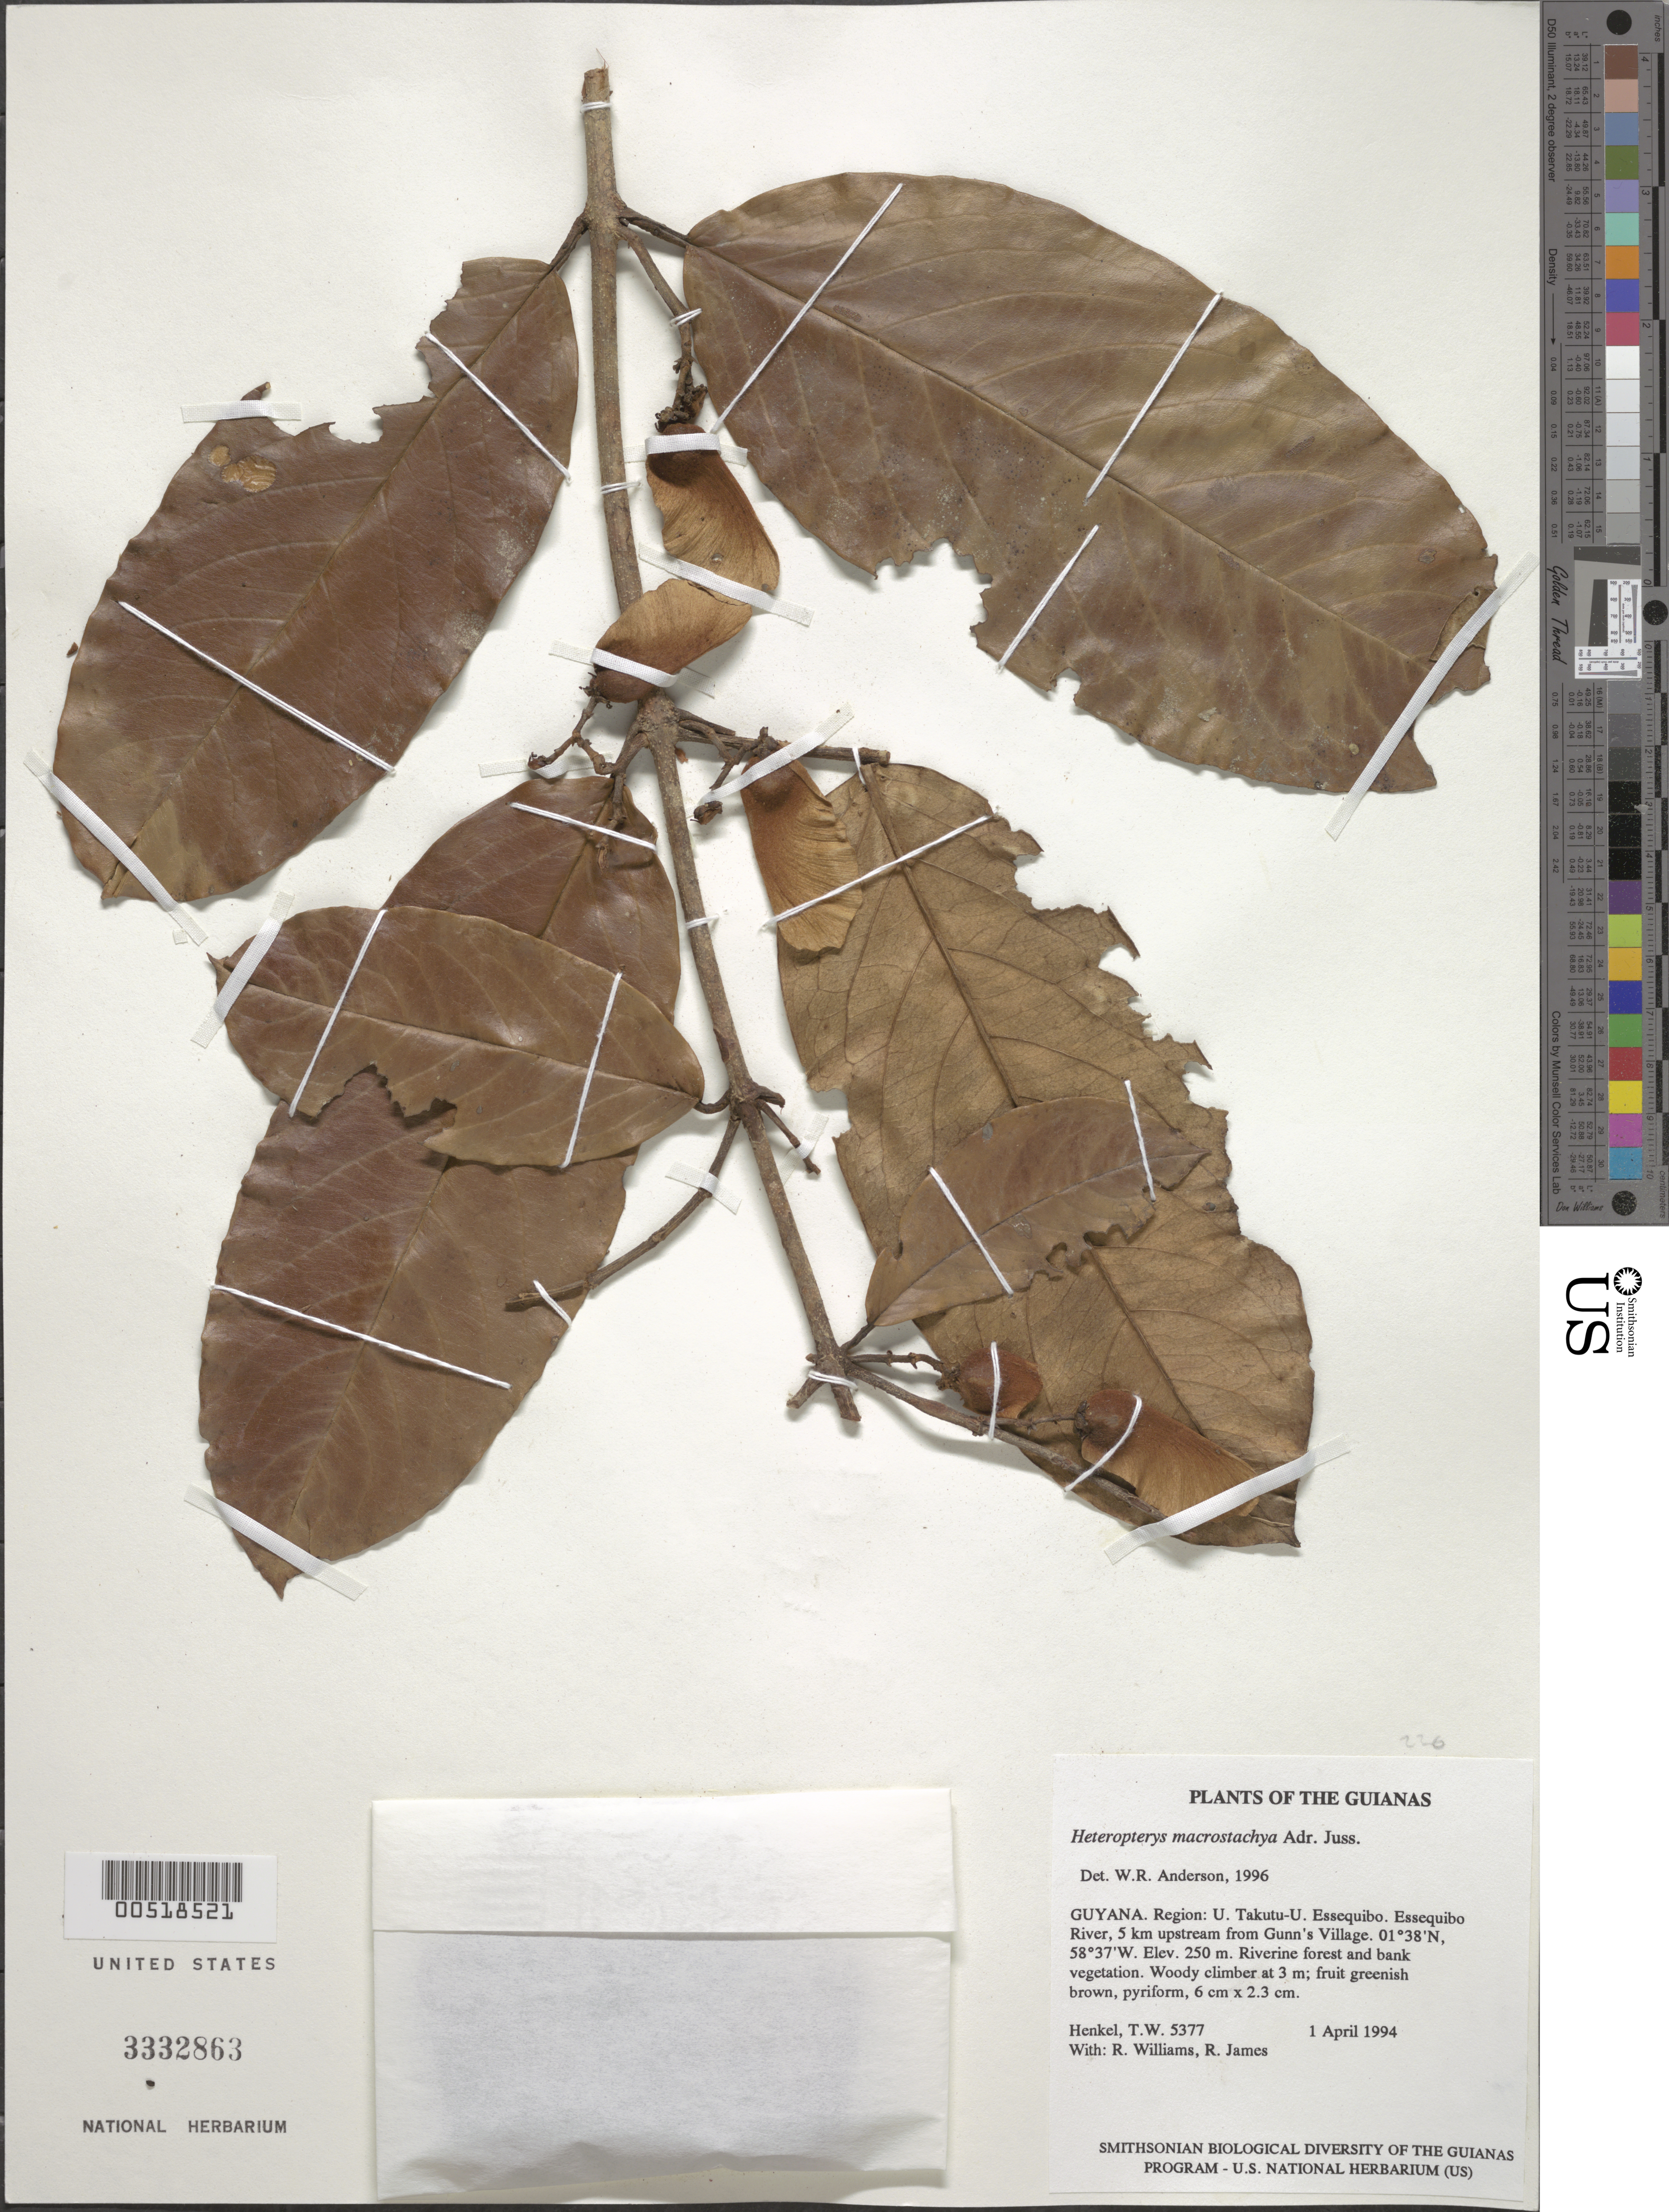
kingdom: Plantae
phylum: Tracheophyta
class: Magnoliopsida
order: Malpighiales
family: Malpighiaceae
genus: Heteropterys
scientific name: Heteropterys macrostachya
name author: A. Juss.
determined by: Anderson, W. R., (MICH), University of Michigan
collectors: T. Henkel, R. Williams & R. James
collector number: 5377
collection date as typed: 1 April 1994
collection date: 1994-04-01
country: Guyana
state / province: U. Takutu-U. Essequibo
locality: Essequibo River, 5 km upstream from Gunn's Village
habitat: Riverine forest and bank vegetation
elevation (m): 250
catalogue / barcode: US 3332863